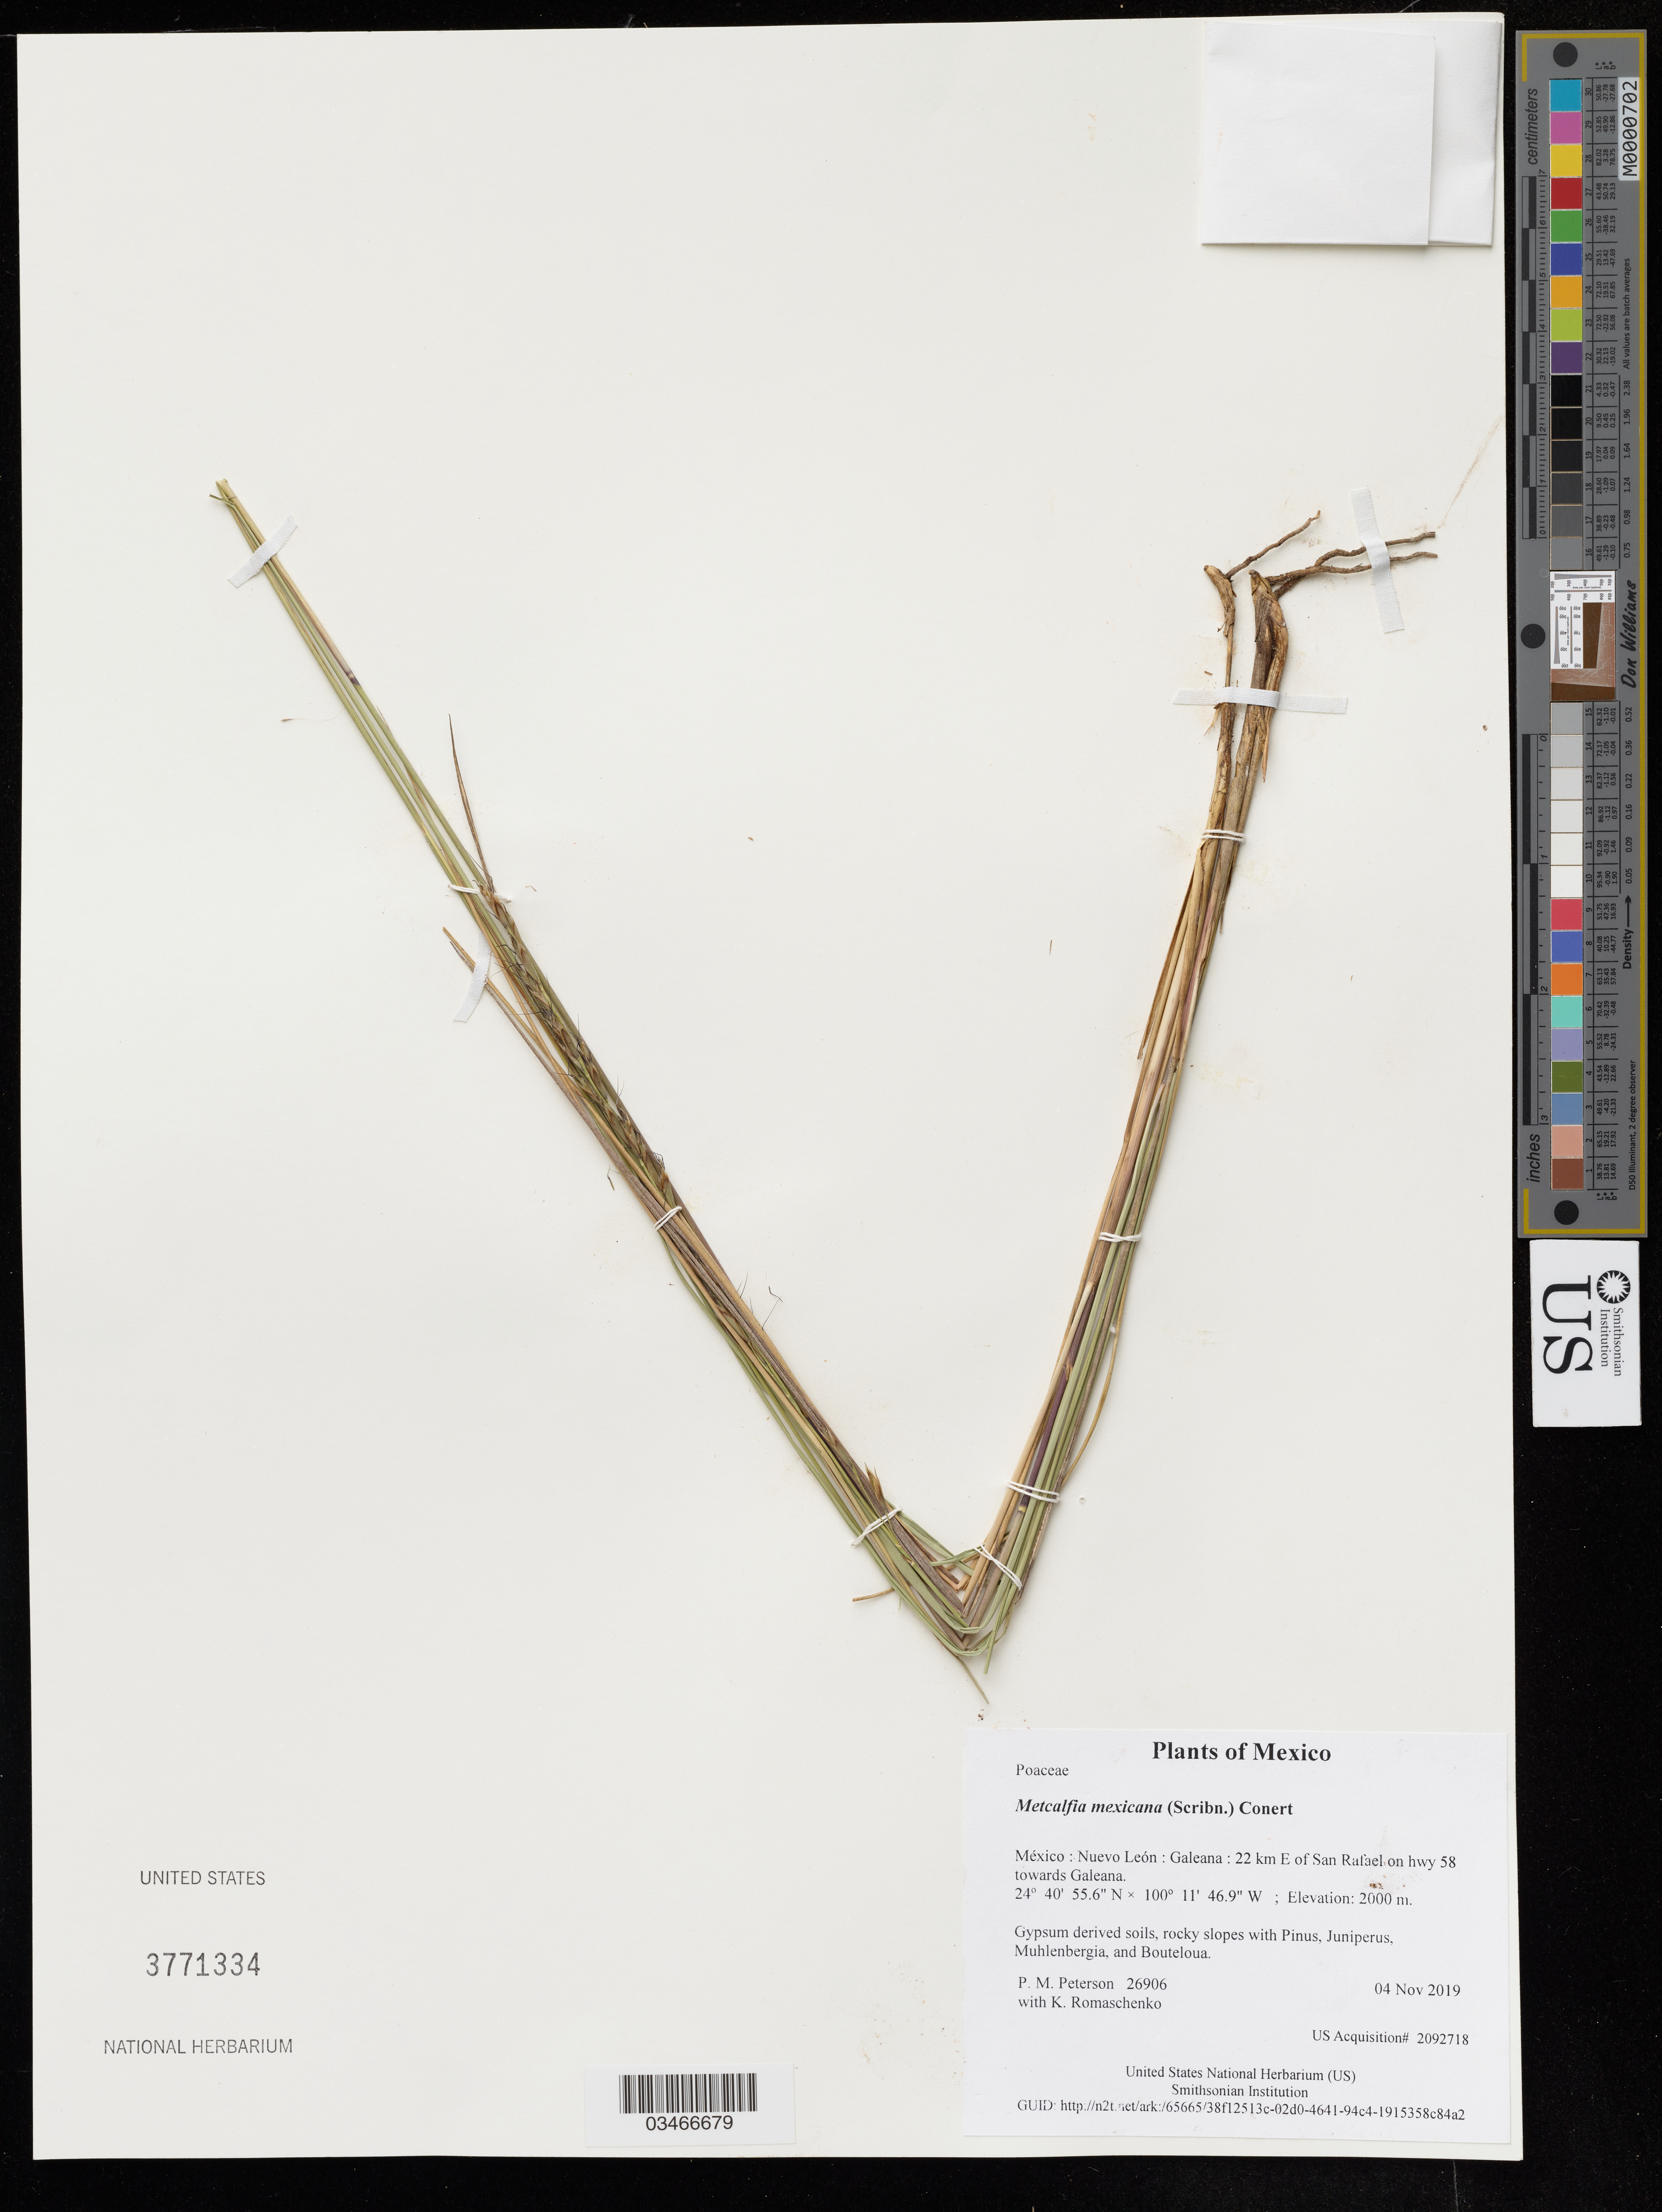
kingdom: Plantae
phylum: Tracheophyta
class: Liliopsida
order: Poales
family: Poaceae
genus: Metcalfia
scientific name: Metcalfia mexicana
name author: (Scribn.) Conert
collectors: P. M. Peterson & K. Romaschenko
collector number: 26906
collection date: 2019-11-04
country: México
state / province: Nuevo León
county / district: Galeana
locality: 22 km E of San Rafael on hwy 58 towards Galeana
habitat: Gypsum derived soils, rocky slopes with Pinus, Juniperus, Muhlenbergia, and Bouteloua.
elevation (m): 2000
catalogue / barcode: US 3771334